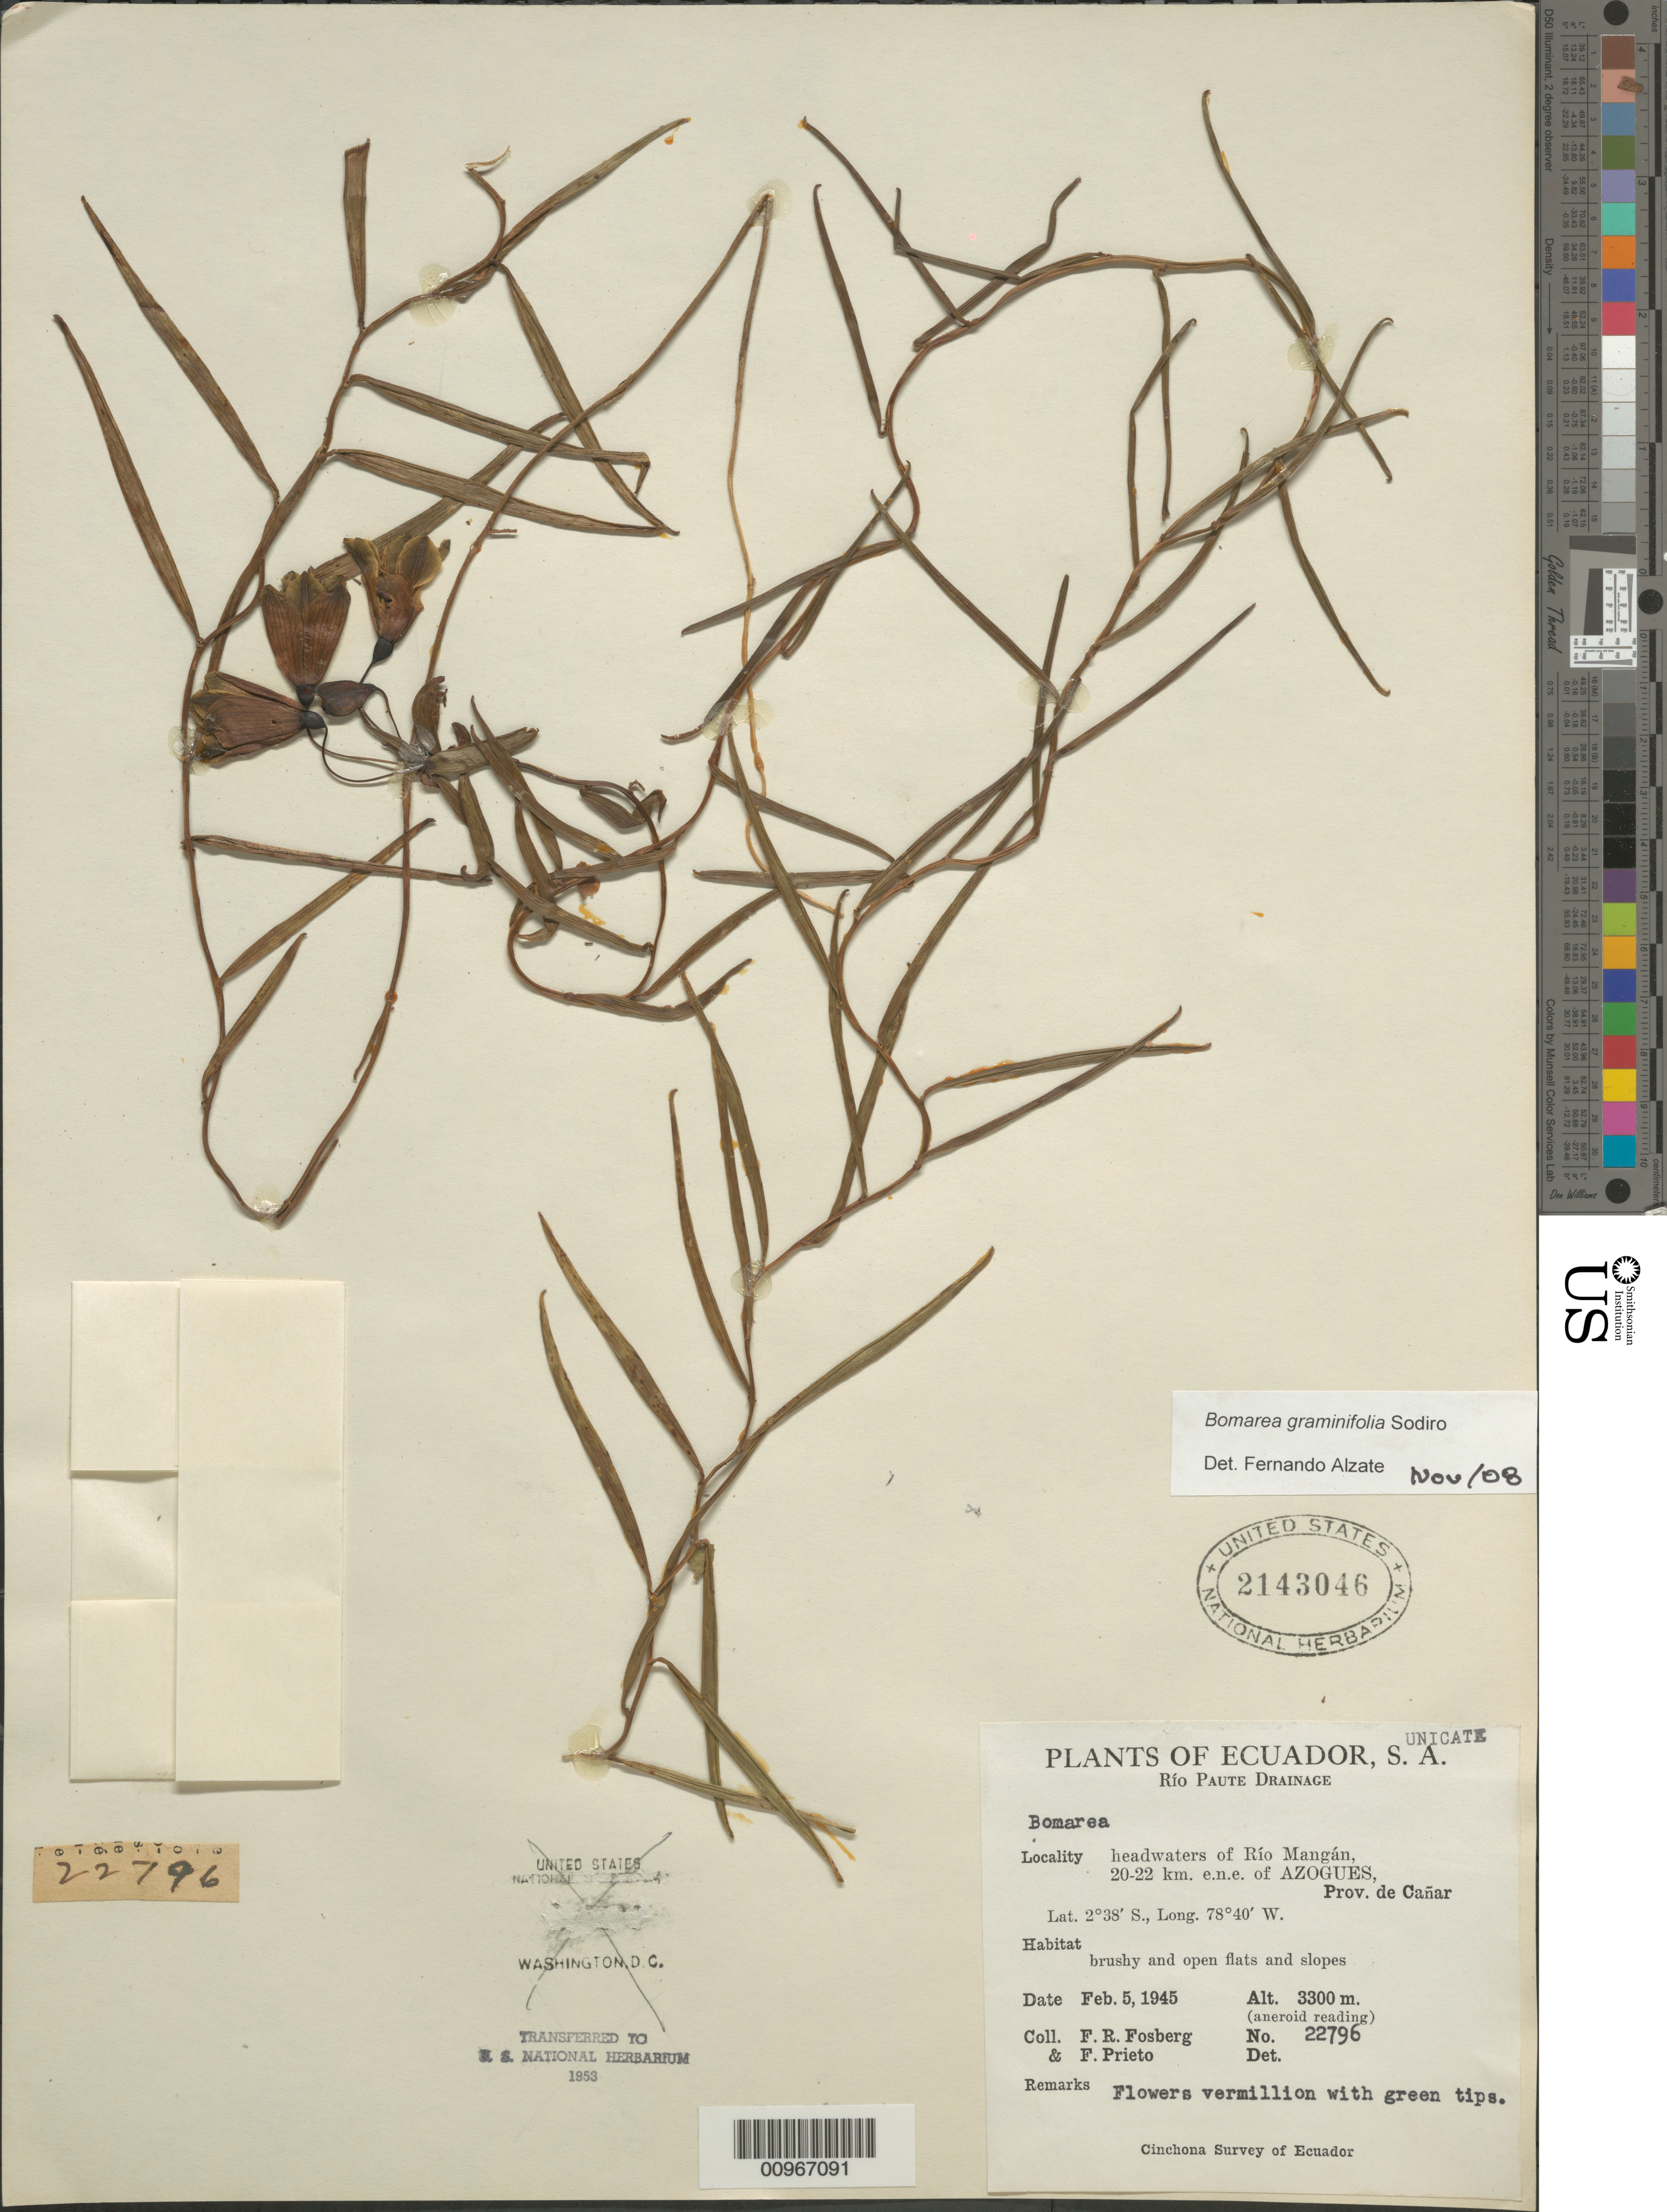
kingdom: Plantae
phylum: Tracheophyta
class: Liliopsida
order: Liliales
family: Alstroemeriaceae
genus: Bomarea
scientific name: Bomarea graminifolia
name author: Sodiro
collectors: F. R. Fosberg & F. Prieto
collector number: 22796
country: Ecuador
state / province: Cañar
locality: Rio Paute Drainage, headwaters of Rio Mngan, ENE of Azogues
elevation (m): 3300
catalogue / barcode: US 2143046